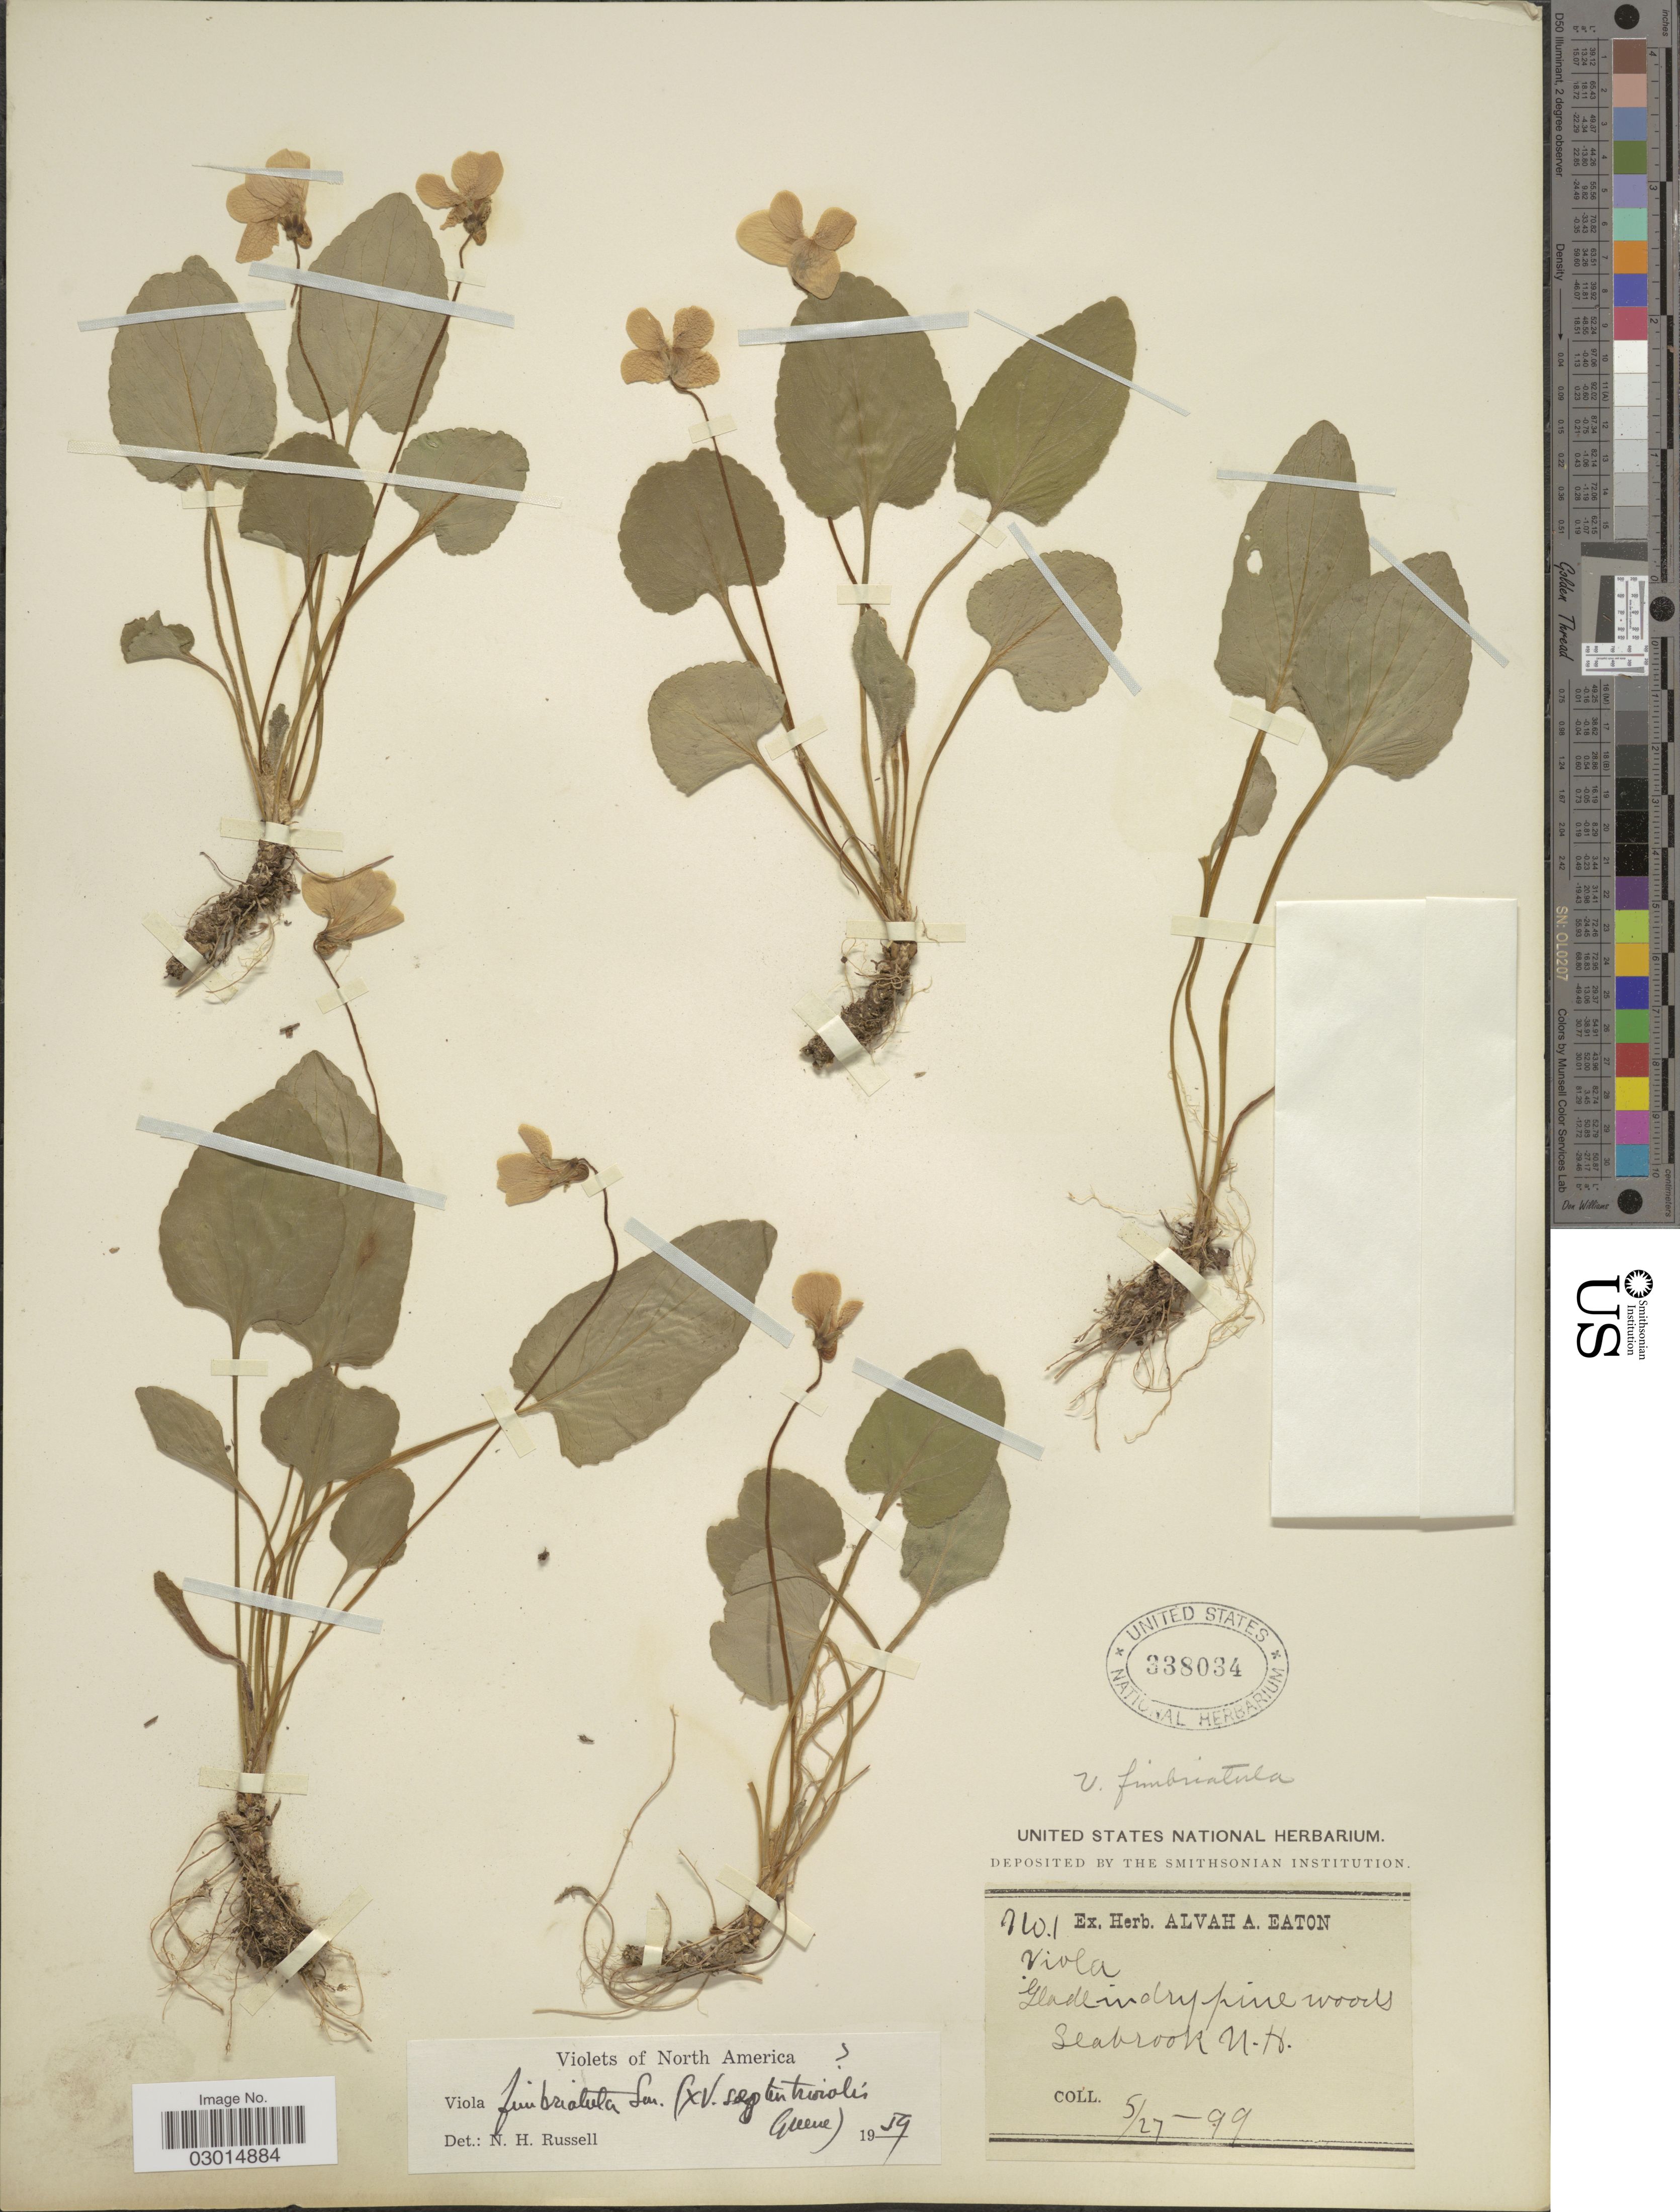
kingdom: Plantae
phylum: Tracheophyta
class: Magnoliopsida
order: Malpighiales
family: Violaceae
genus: Viola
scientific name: Viola fimbriatula x V. septentrionalis Greene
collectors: ex herb. Alvah A. Eaton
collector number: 1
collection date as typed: Transcribed d/m/y: 27/5/99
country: United States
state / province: New Hampshire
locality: Seabrook.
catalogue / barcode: US 338034